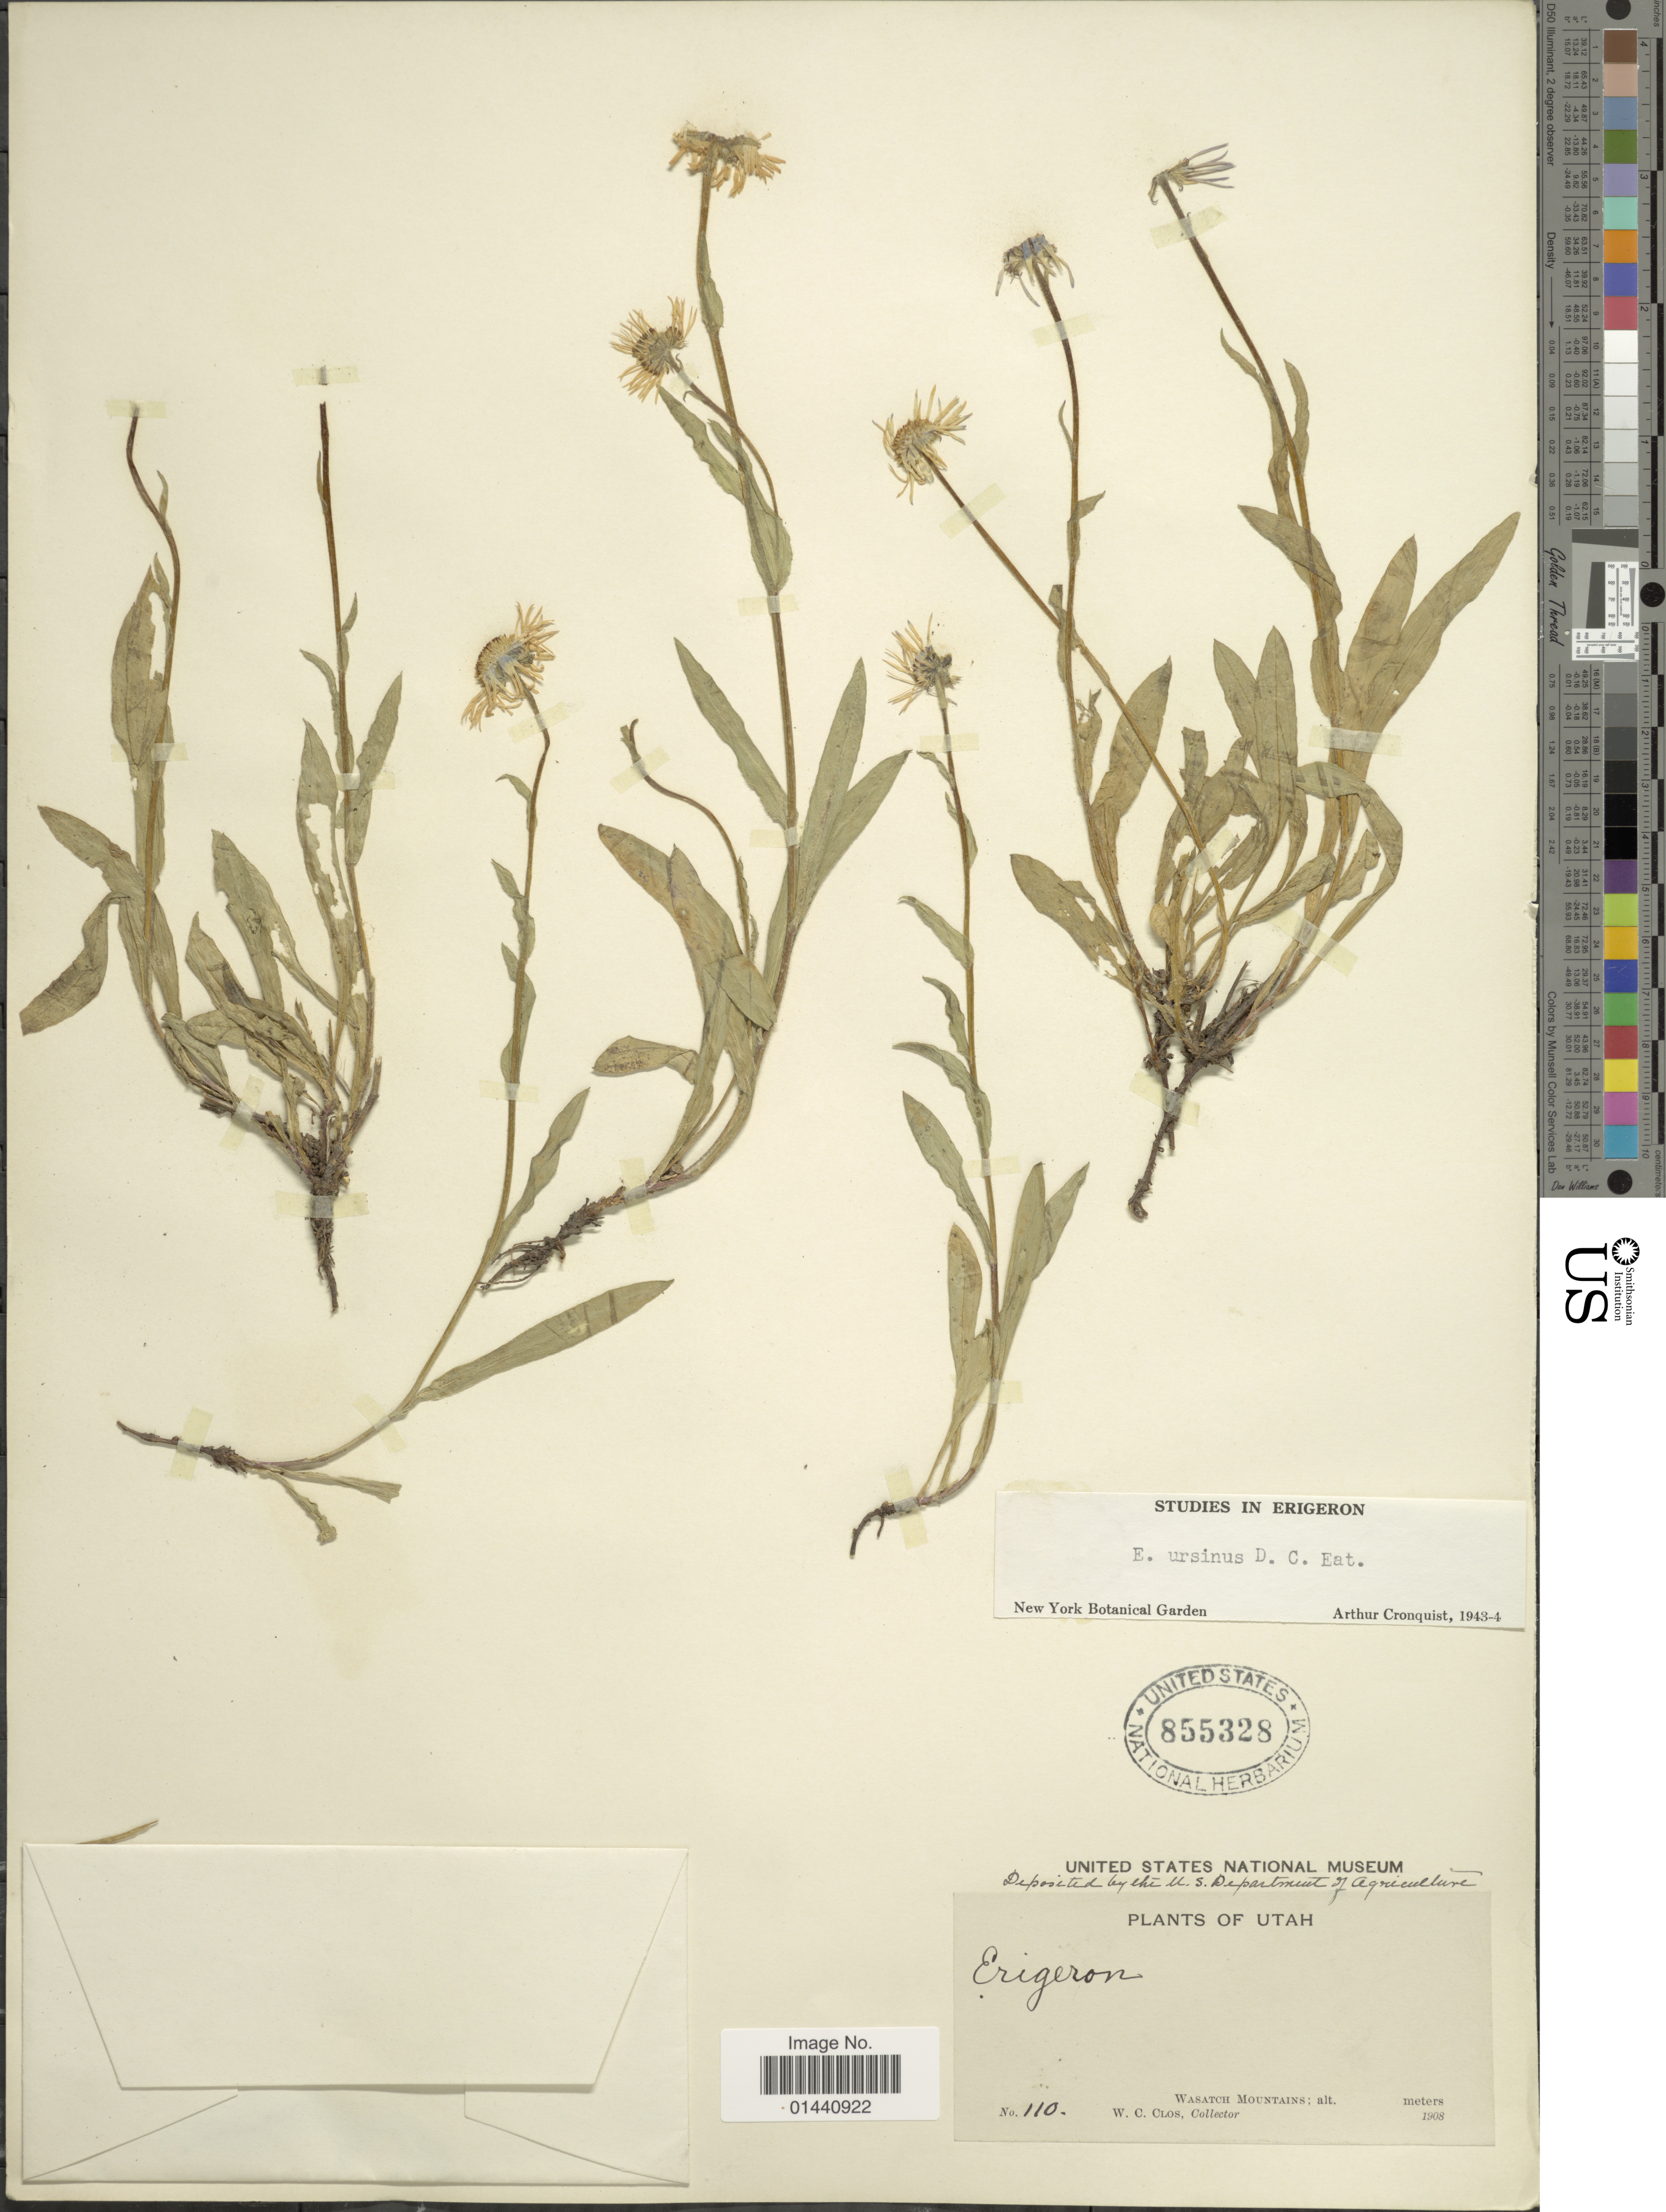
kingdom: Plantae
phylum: Tracheophyta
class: Magnoliopsida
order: Asterales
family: Asteraceae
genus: Erigeron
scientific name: Erigeron ursinus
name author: D.C. Eaton in C. King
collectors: W. C. Clos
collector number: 110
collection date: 1908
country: United States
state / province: Utah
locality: Wasatch Mountains.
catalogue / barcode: US 855328